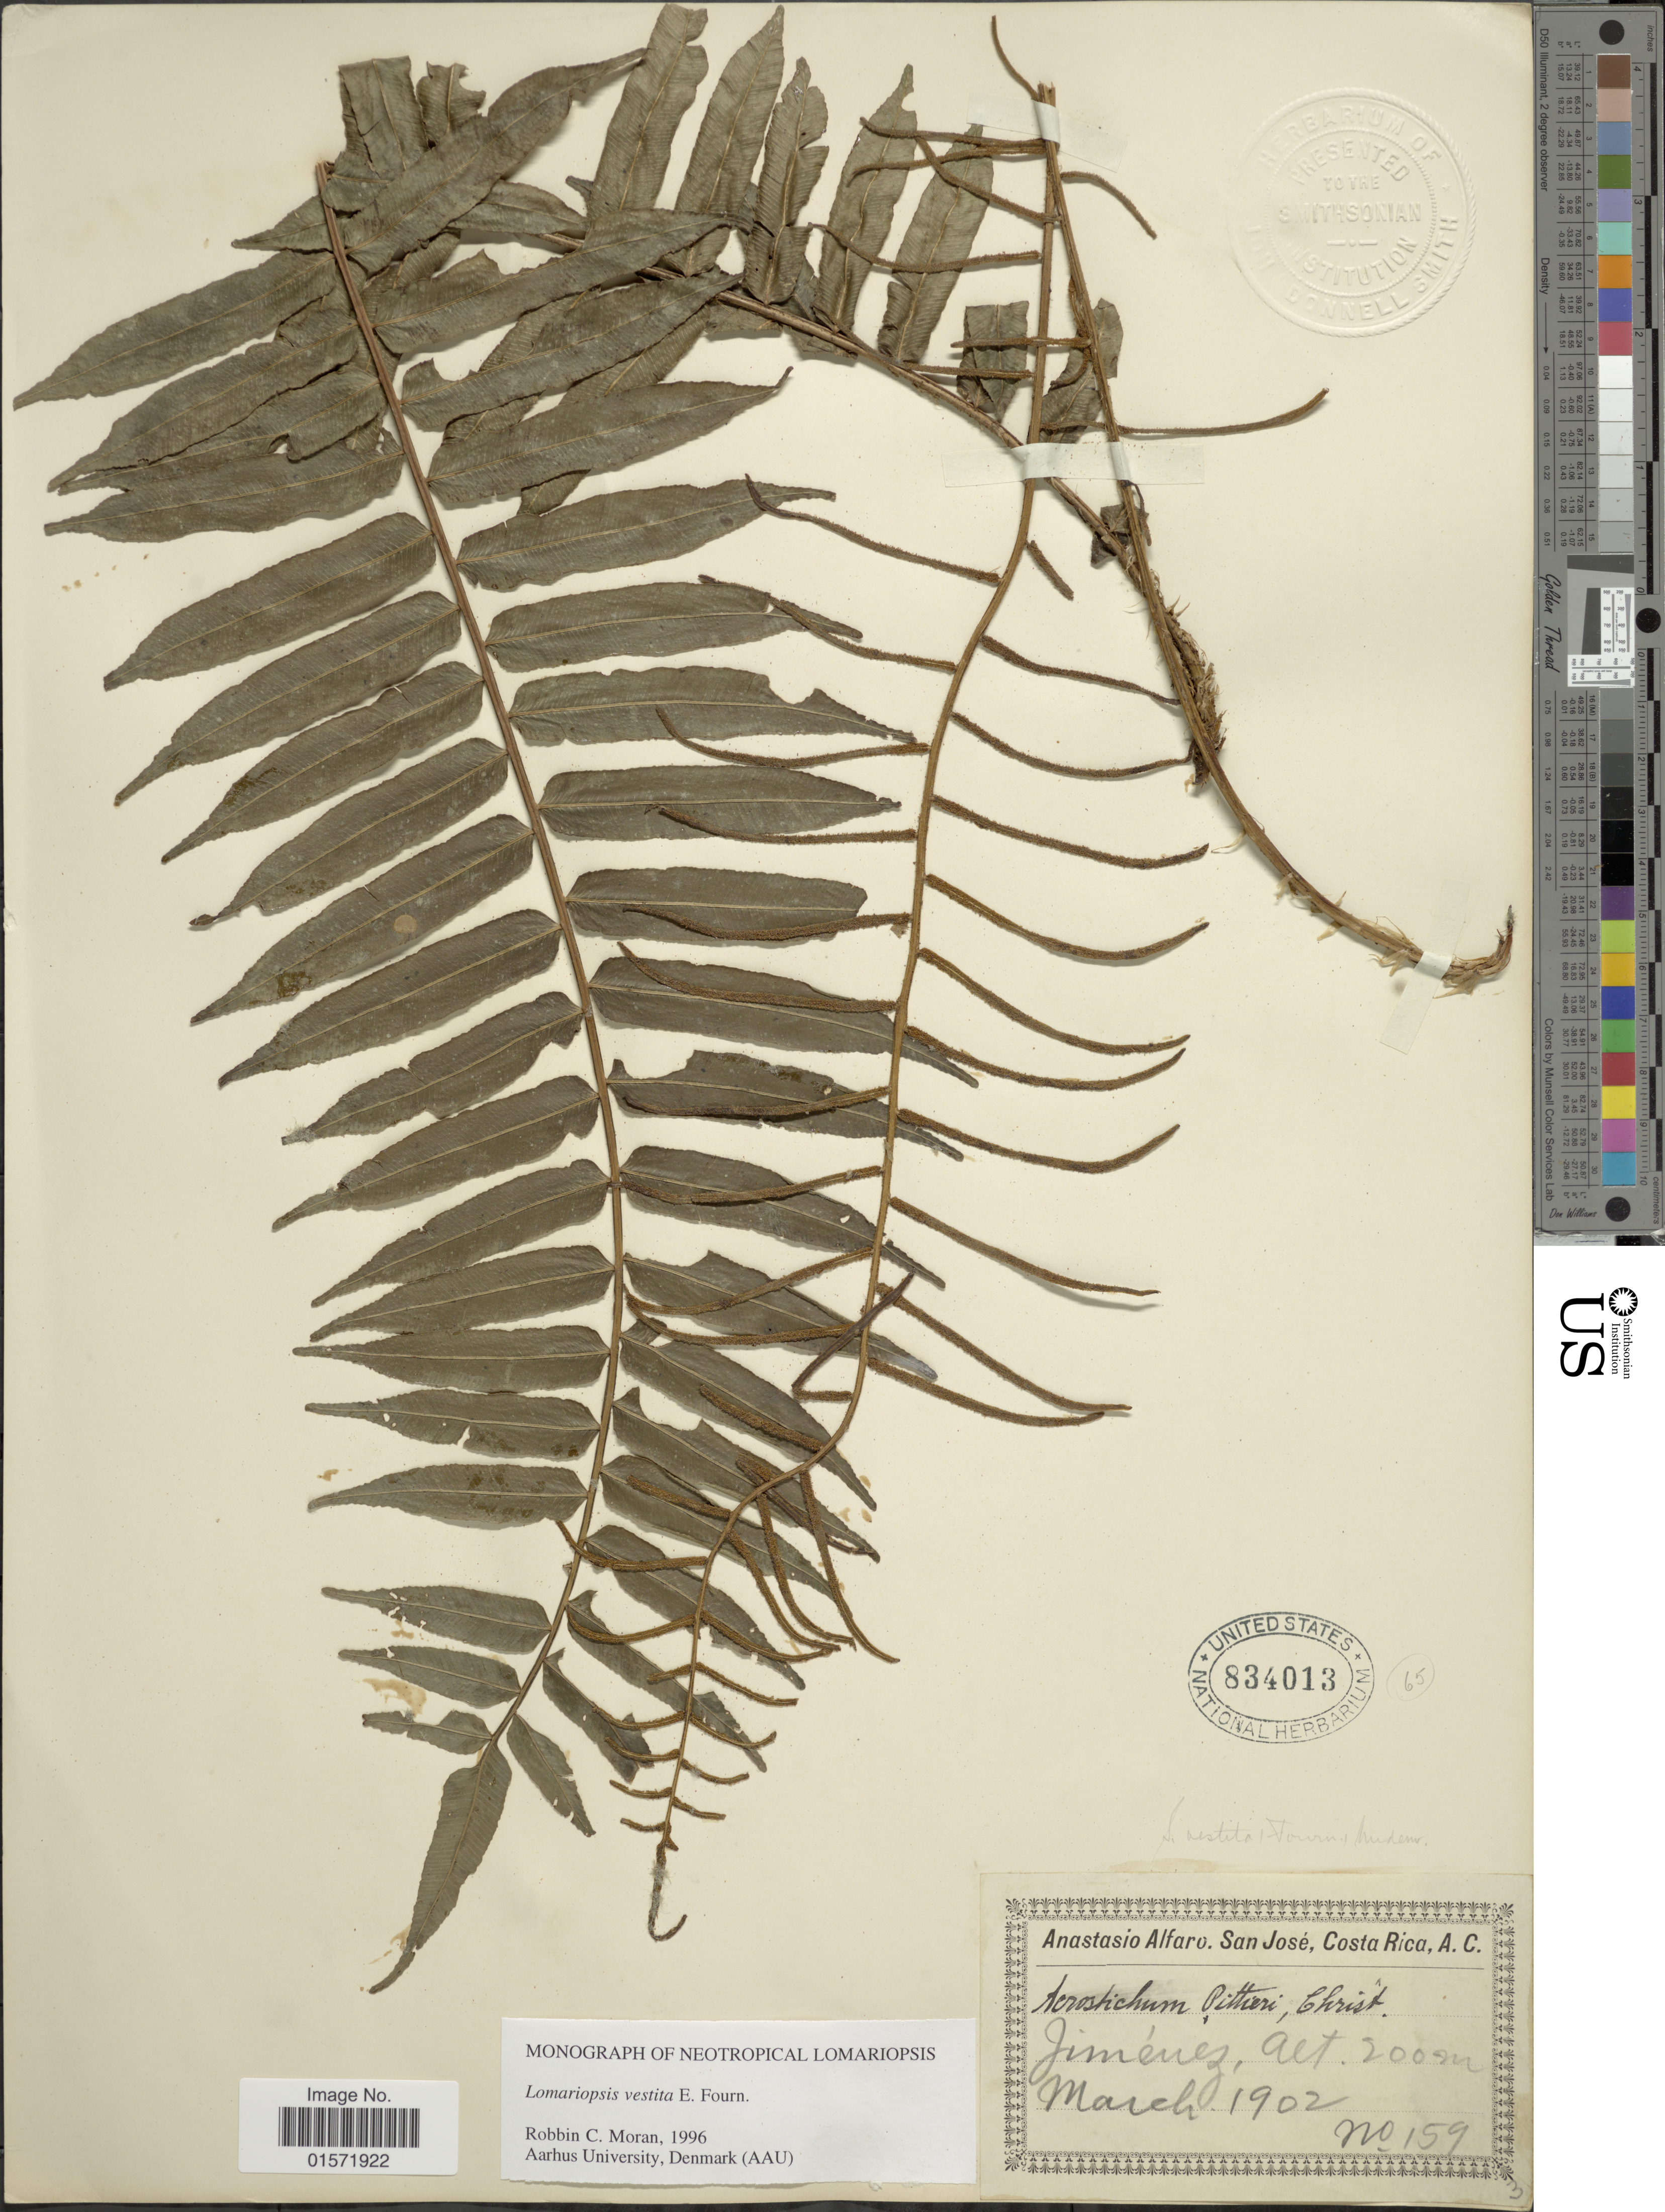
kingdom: Plantae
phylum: Tracheophyta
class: Polypodiopsida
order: Polypodiales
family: Lomariopsidaceae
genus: Lomariopsis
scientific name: Lomariopsis vestita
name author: E. Fourn.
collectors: A. Alfaro Gonzalez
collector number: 159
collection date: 1902-03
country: Costa Rica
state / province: San José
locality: A.C., Jiménez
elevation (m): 200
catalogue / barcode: US 834013